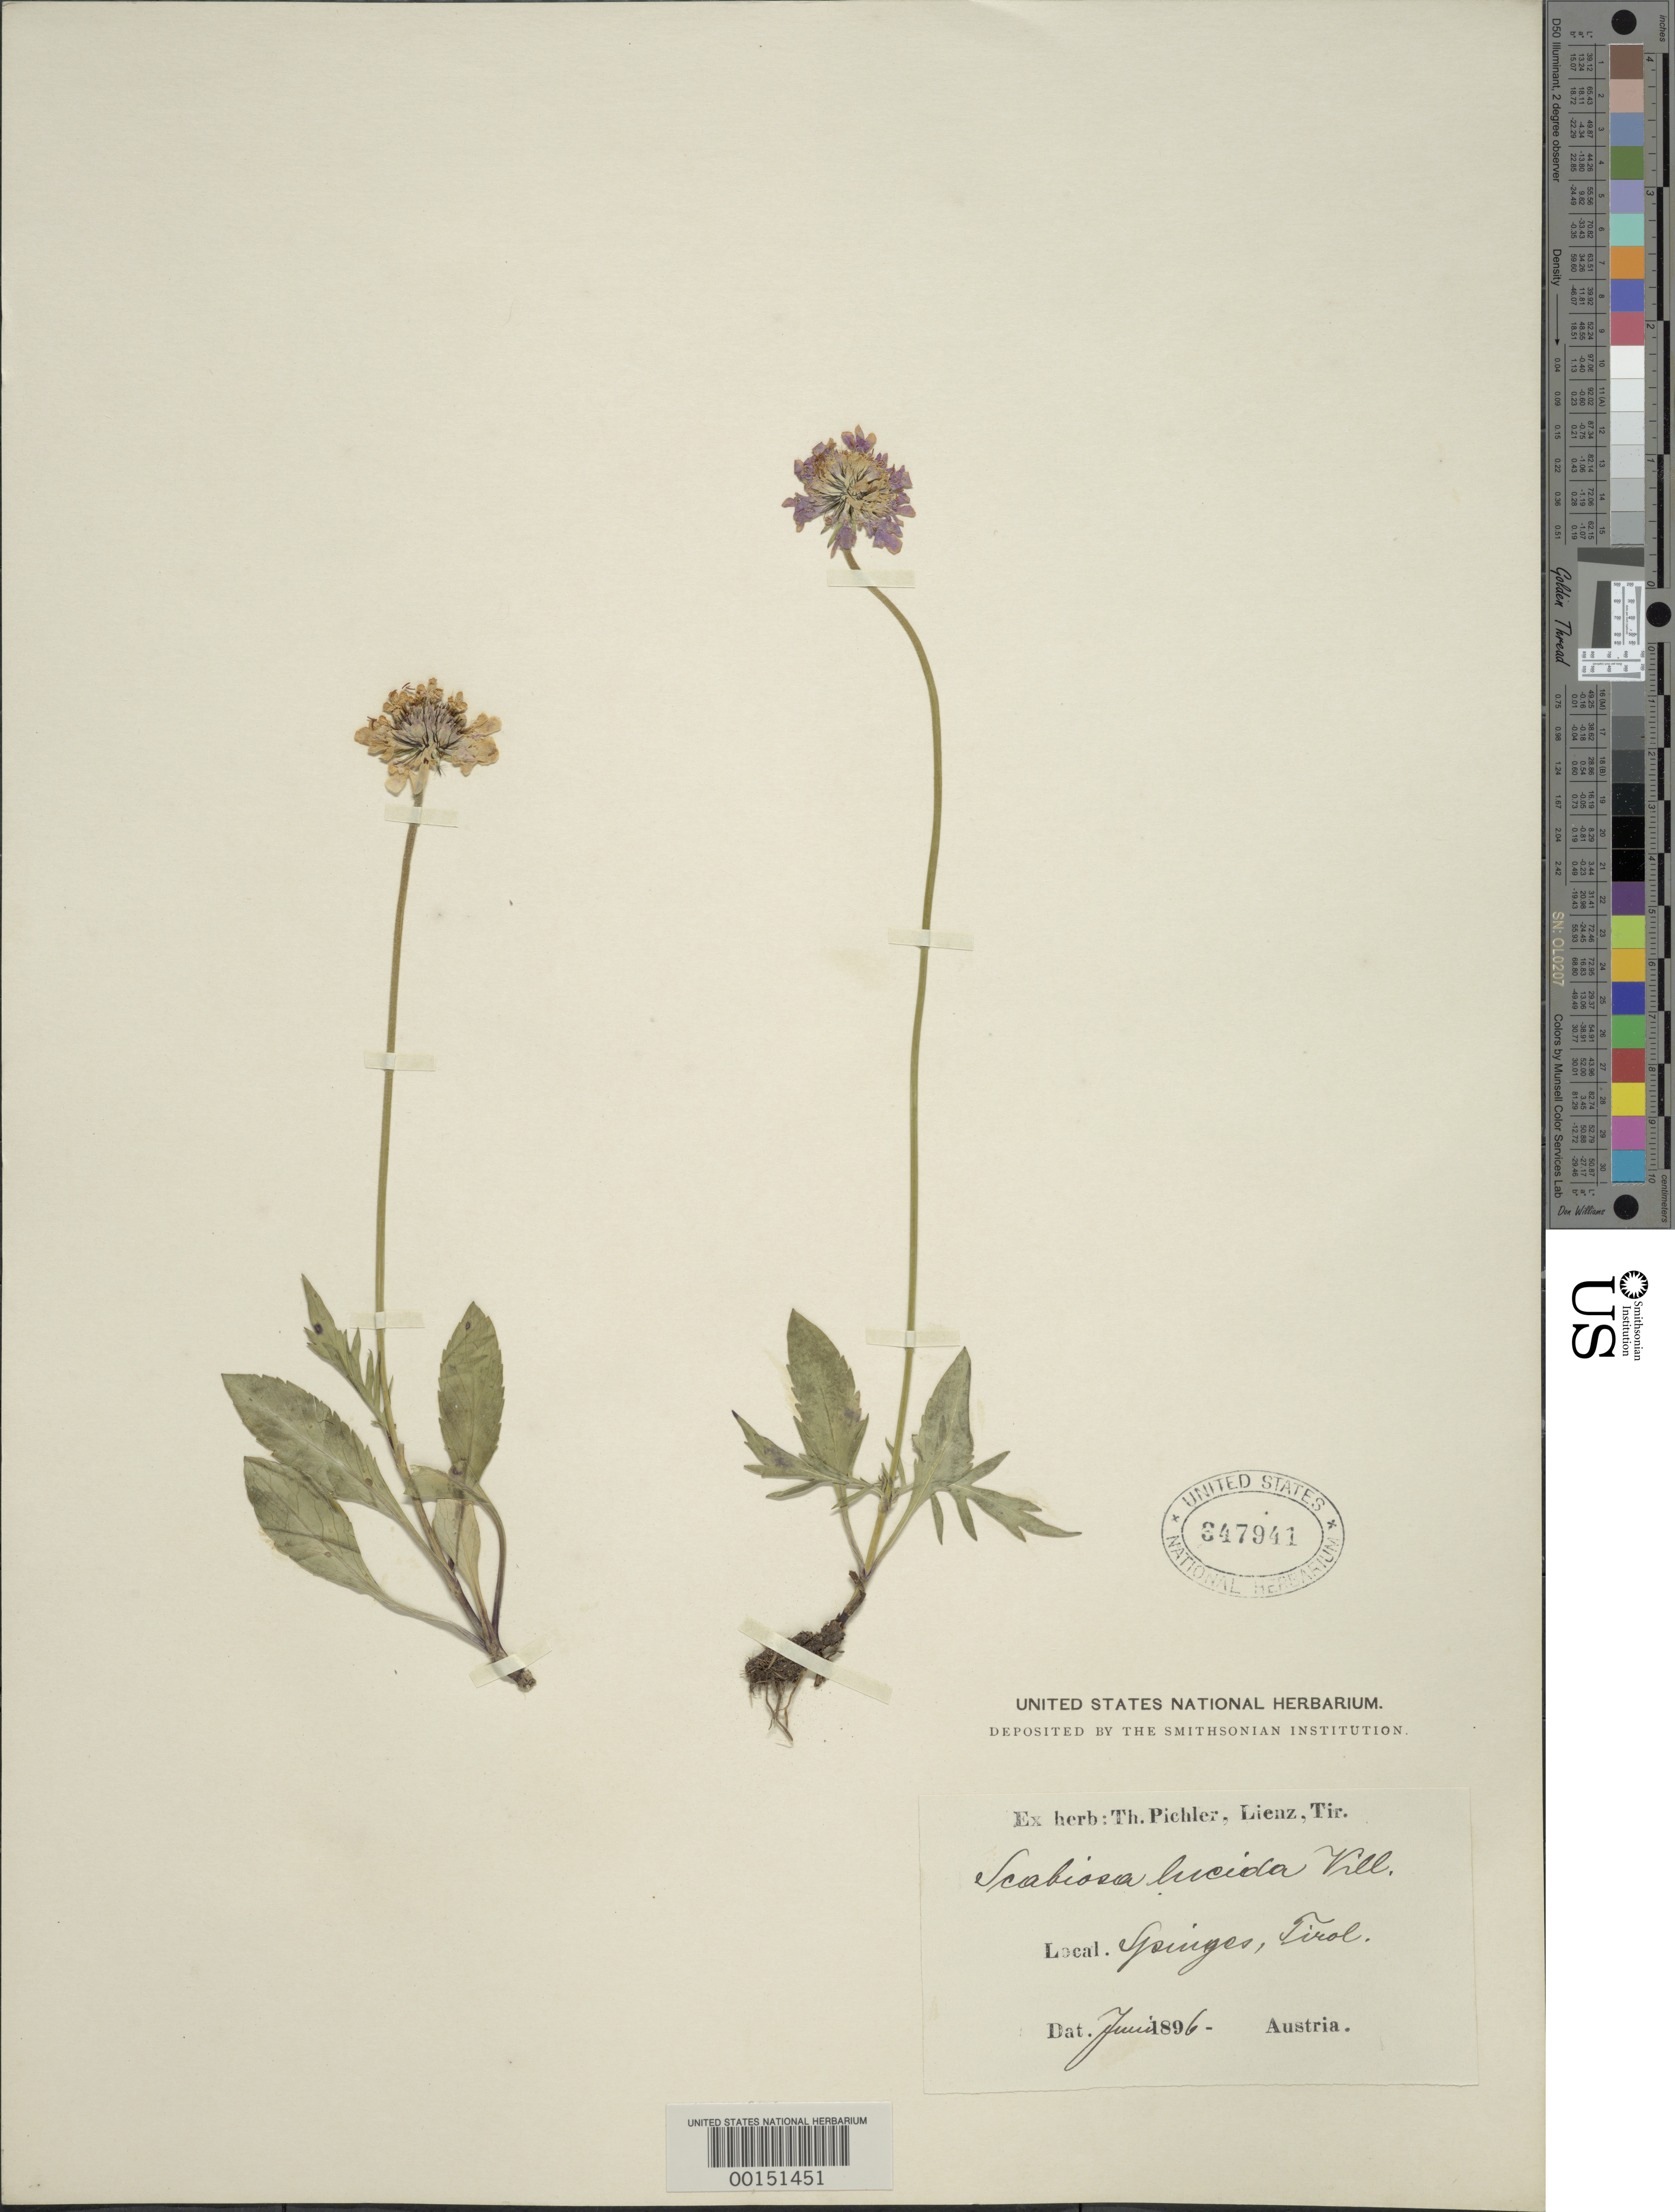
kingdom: Plantae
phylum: Tracheophyta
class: Magnoliopsida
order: Dipsacales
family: Caprifoliaceae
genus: Scabiosa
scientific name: Scabiosa lucida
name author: Vill.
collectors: T. Pichler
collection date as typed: Jun 1896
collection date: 1896-06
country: Italy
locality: Spinges, Tirol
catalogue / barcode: US 347941